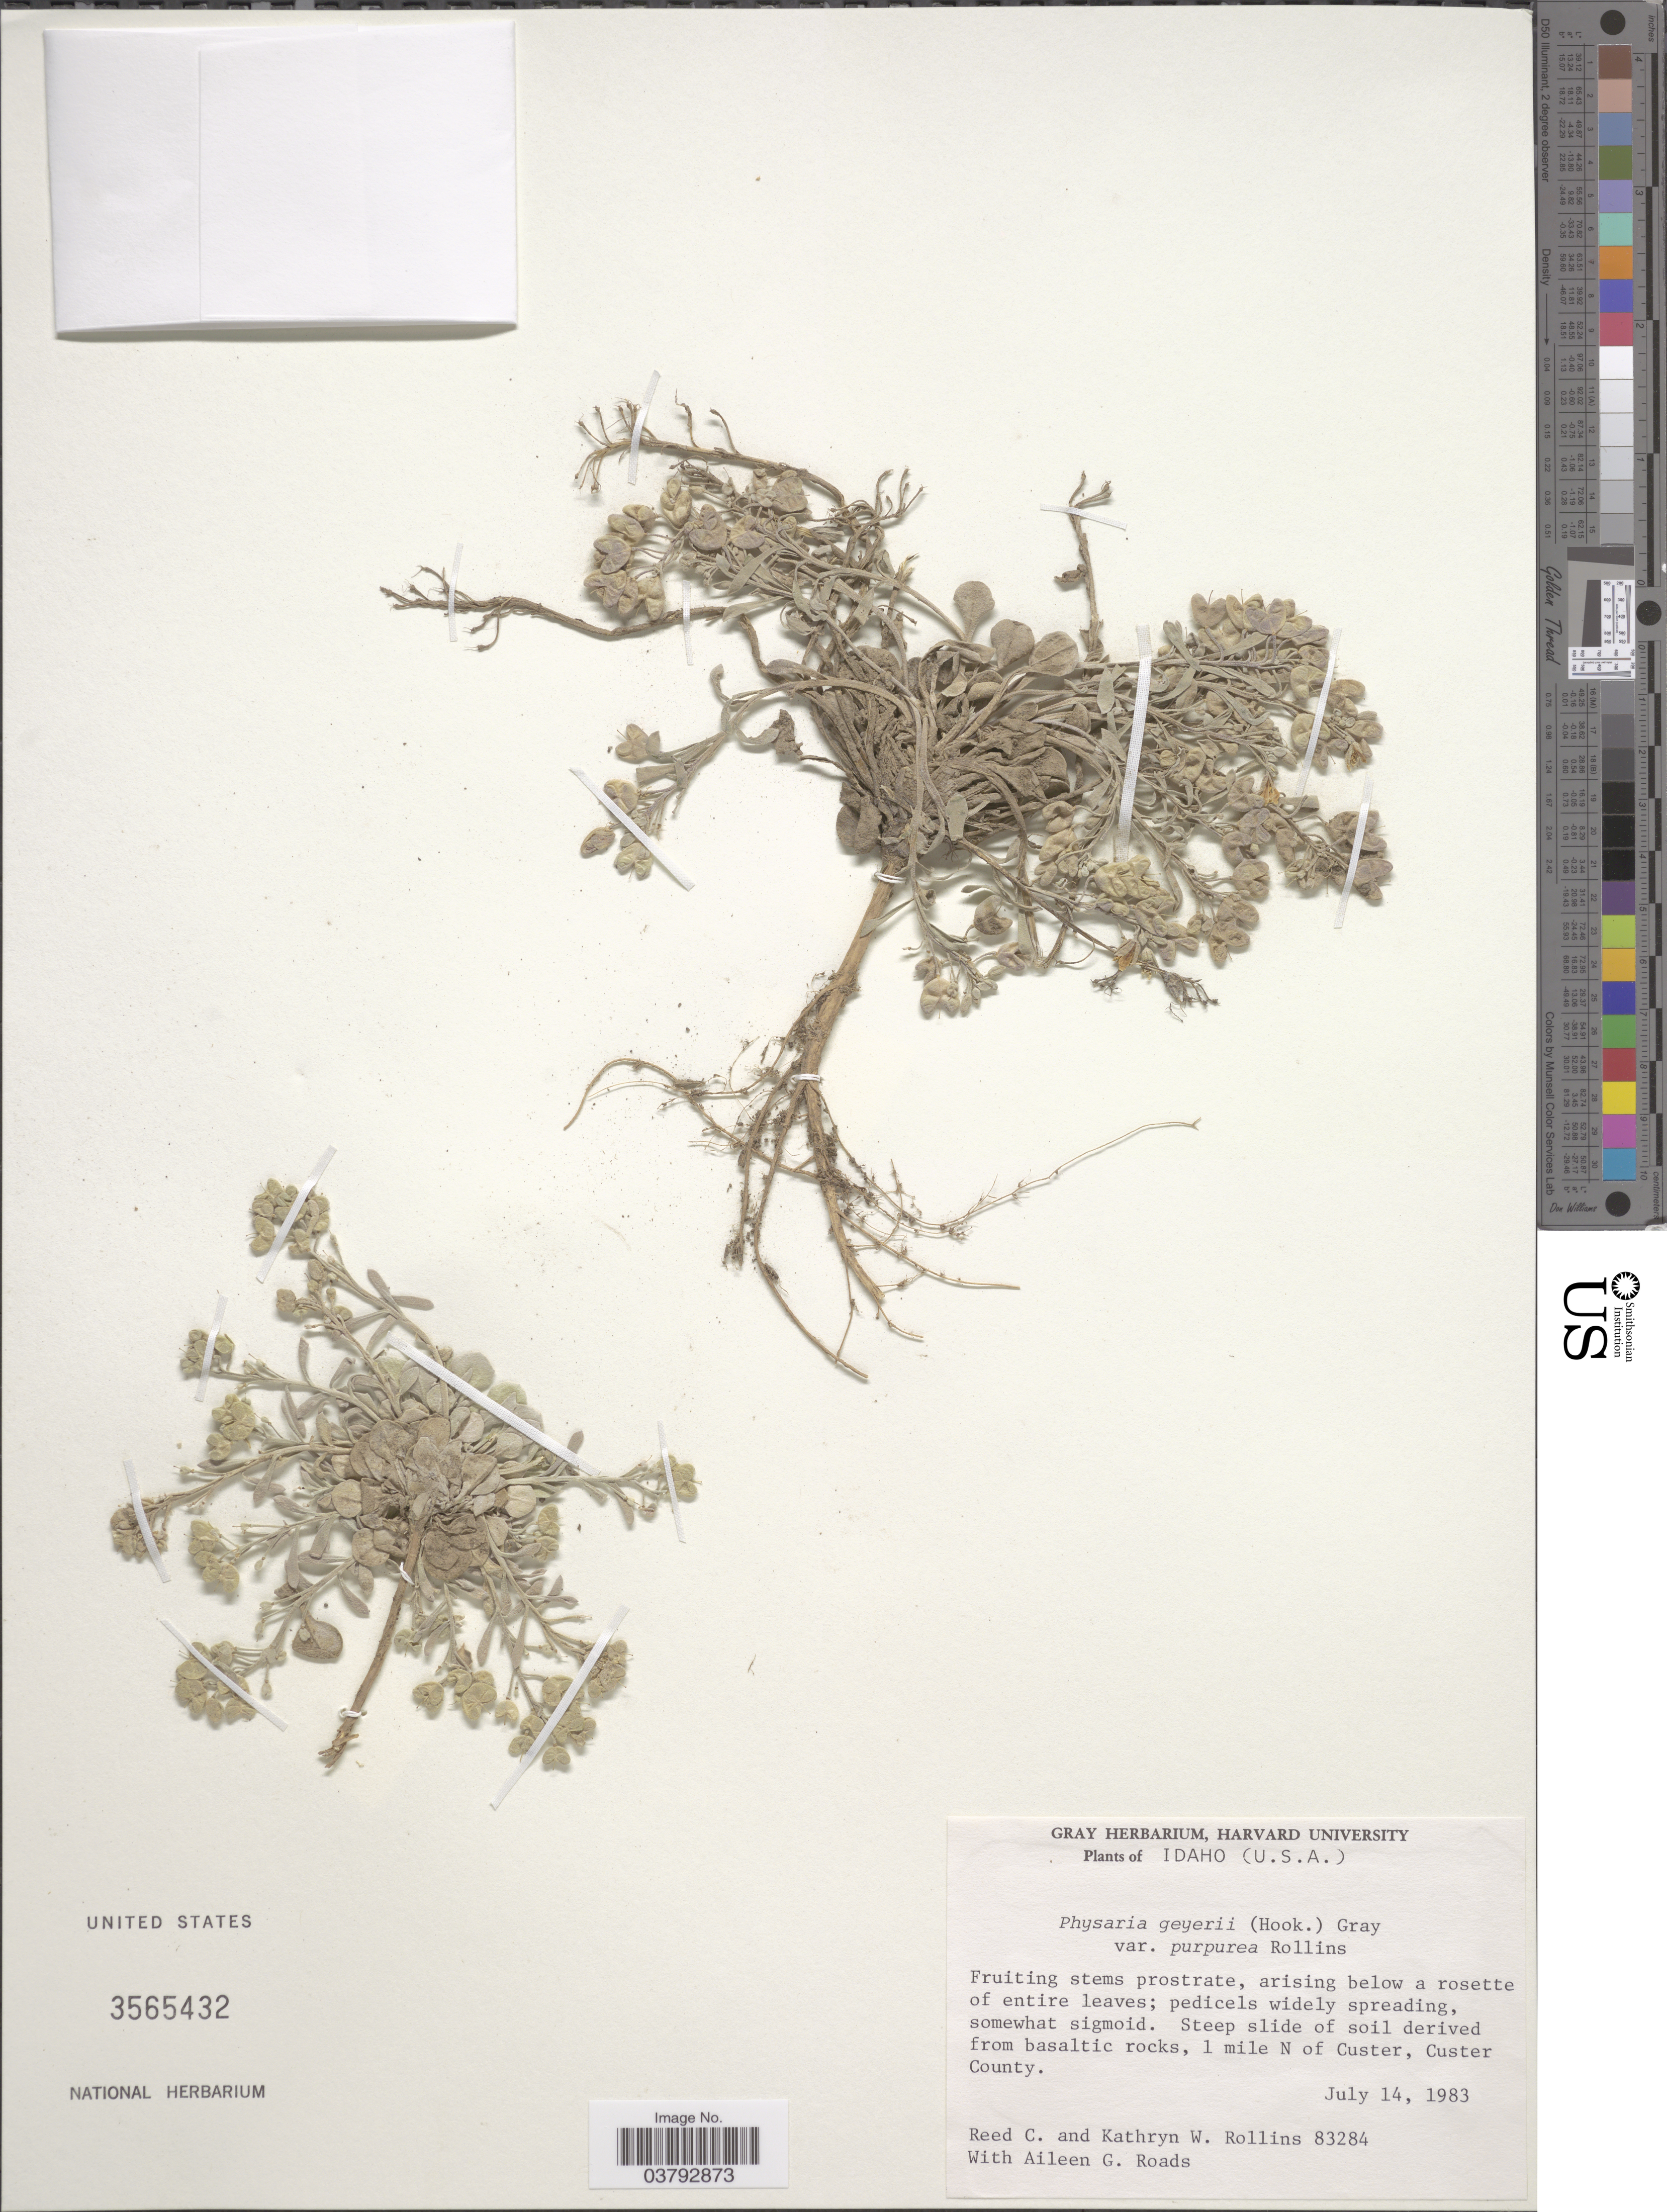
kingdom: Plantae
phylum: Tracheophyta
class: Magnoliopsida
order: Brassicales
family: Brassicaceae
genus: Physaria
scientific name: Physaria geyeri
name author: (Hook.) A. Gray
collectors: R. C. Rollins, K. W. Rollins & A. Roads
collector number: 83284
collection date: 1983-07-14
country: United States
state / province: Idaho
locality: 1 mile N of Custer, Custer County.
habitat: steep slide of soil derived from basaltic rocks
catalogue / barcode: US 3565432